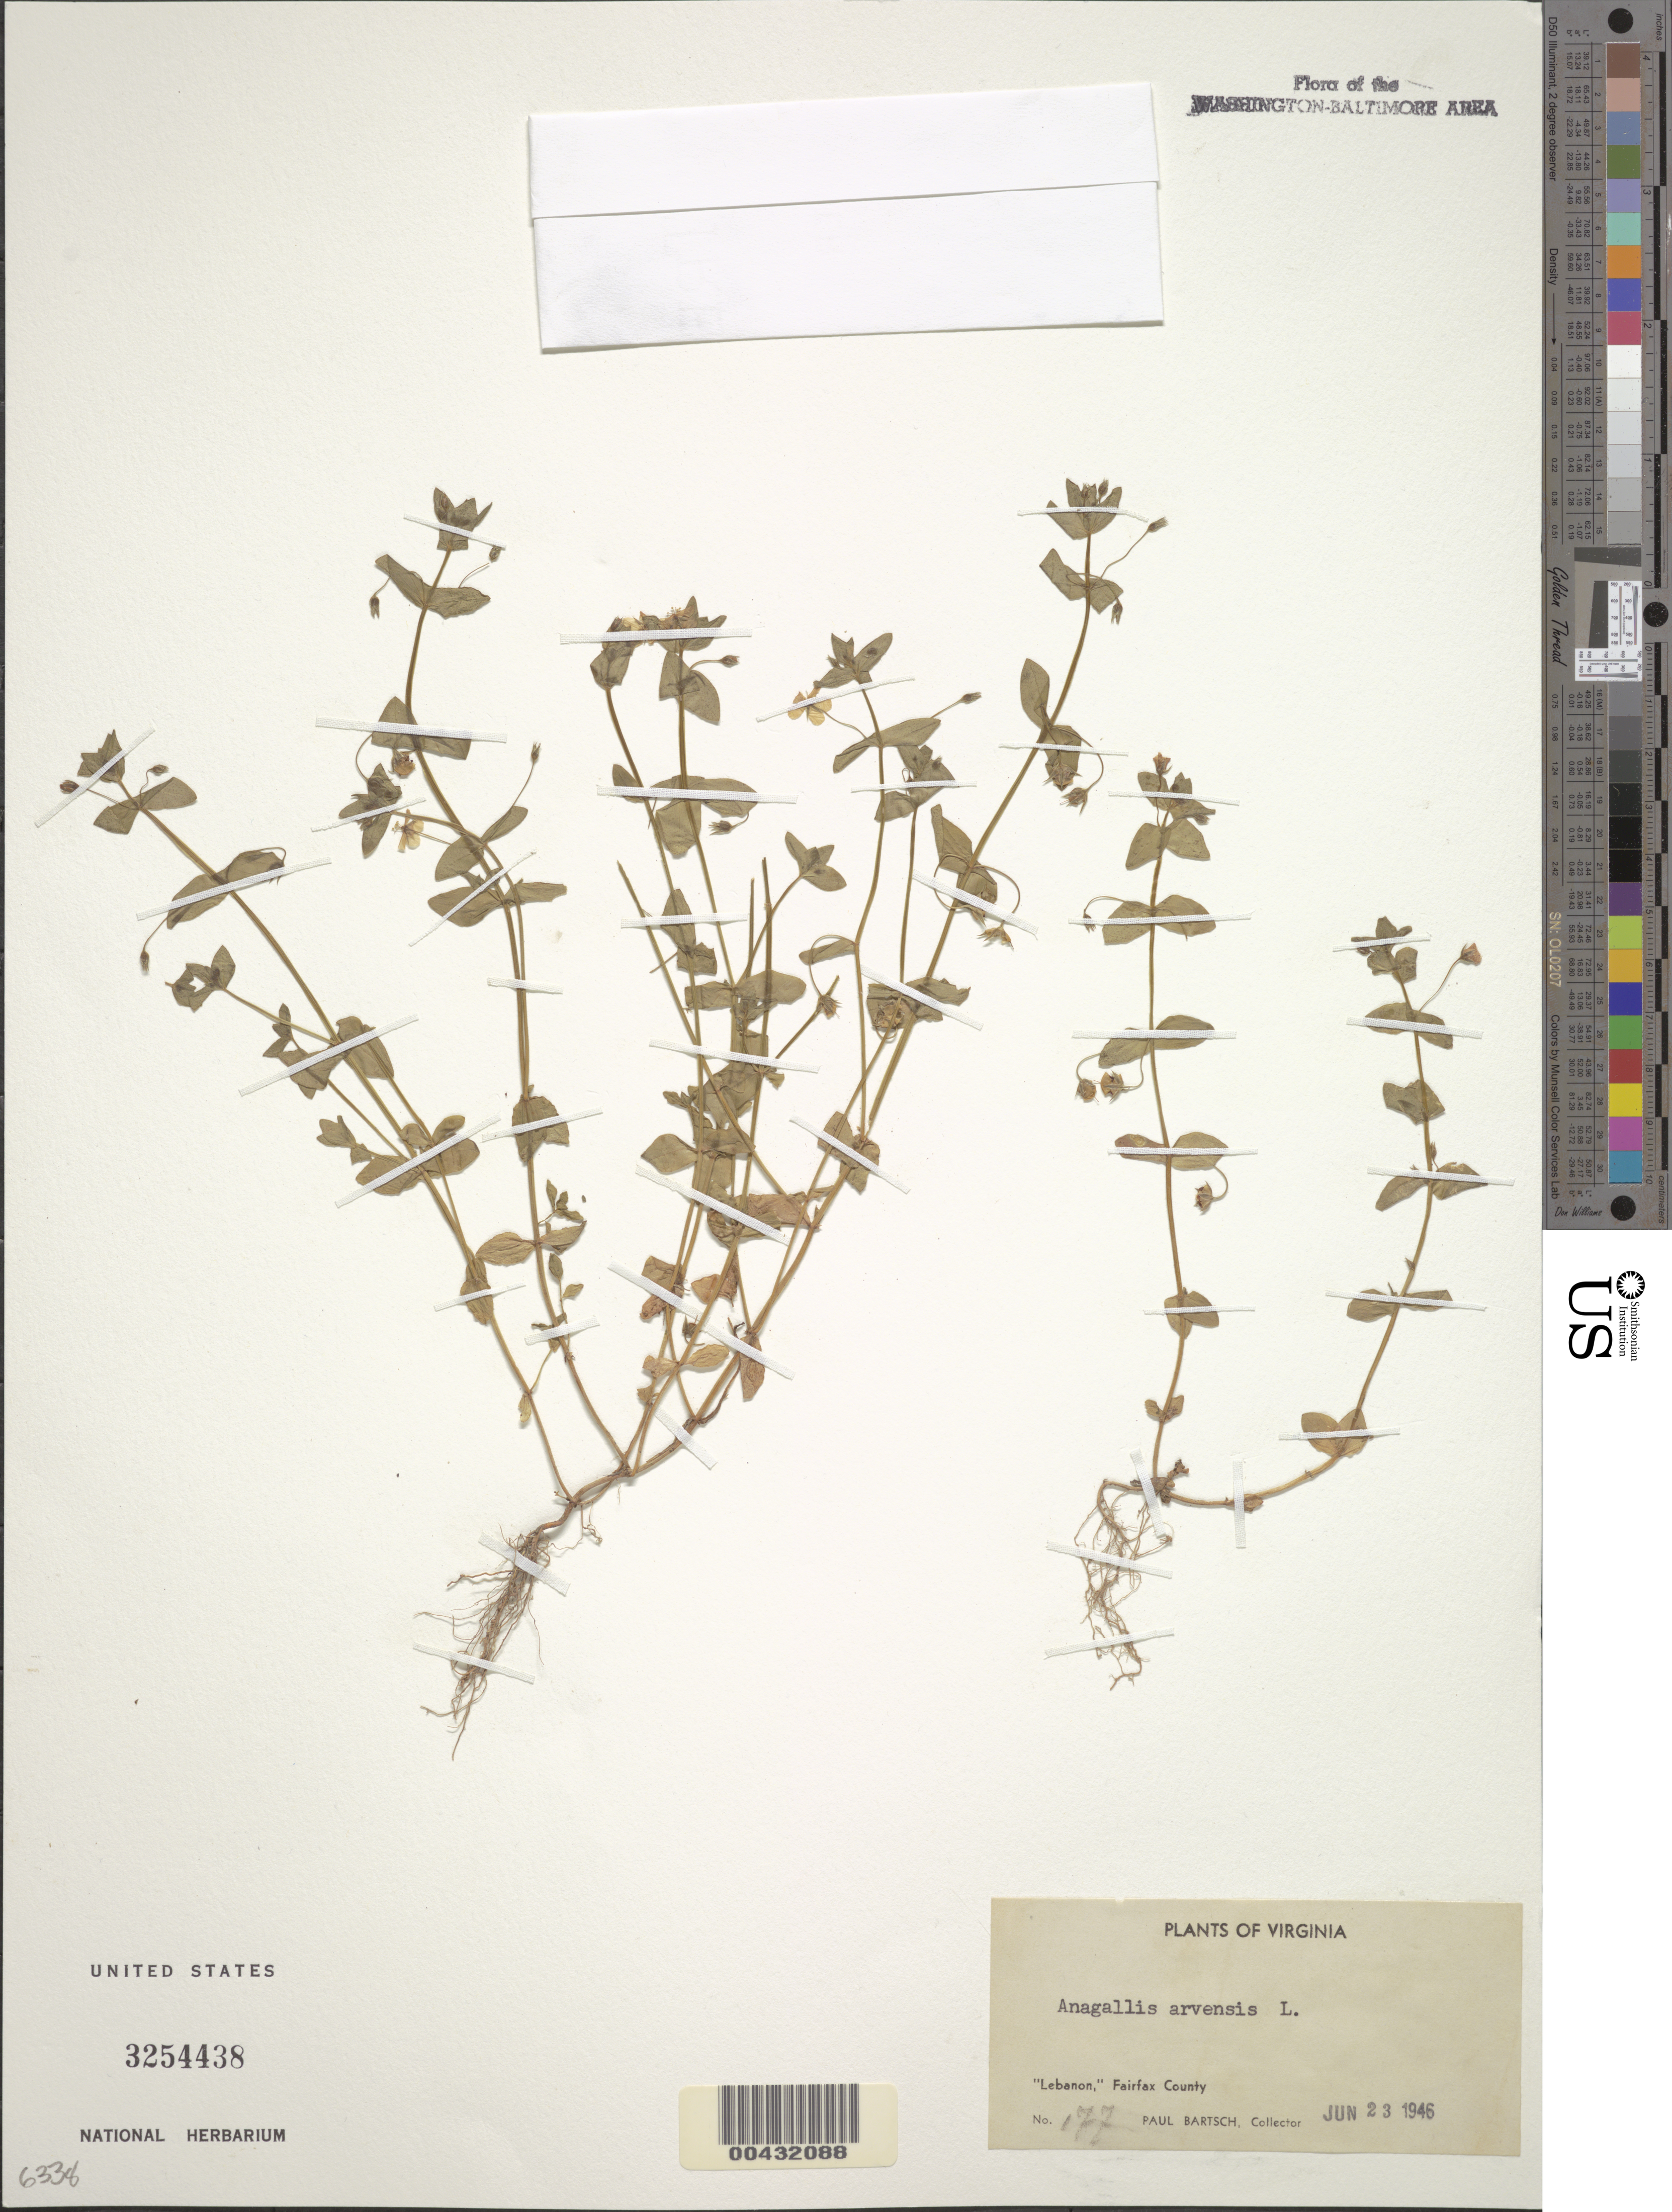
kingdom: Plantae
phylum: Tracheophyta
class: Magnoliopsida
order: Ericales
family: Primulaceae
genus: Anagallis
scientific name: Anagallis arvensis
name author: L.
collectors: P. Bartsch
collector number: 177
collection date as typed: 23 Jun 1946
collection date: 1946-06-23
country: United States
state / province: Virginia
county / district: Fairfax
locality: Lebanon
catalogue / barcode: US 3254438